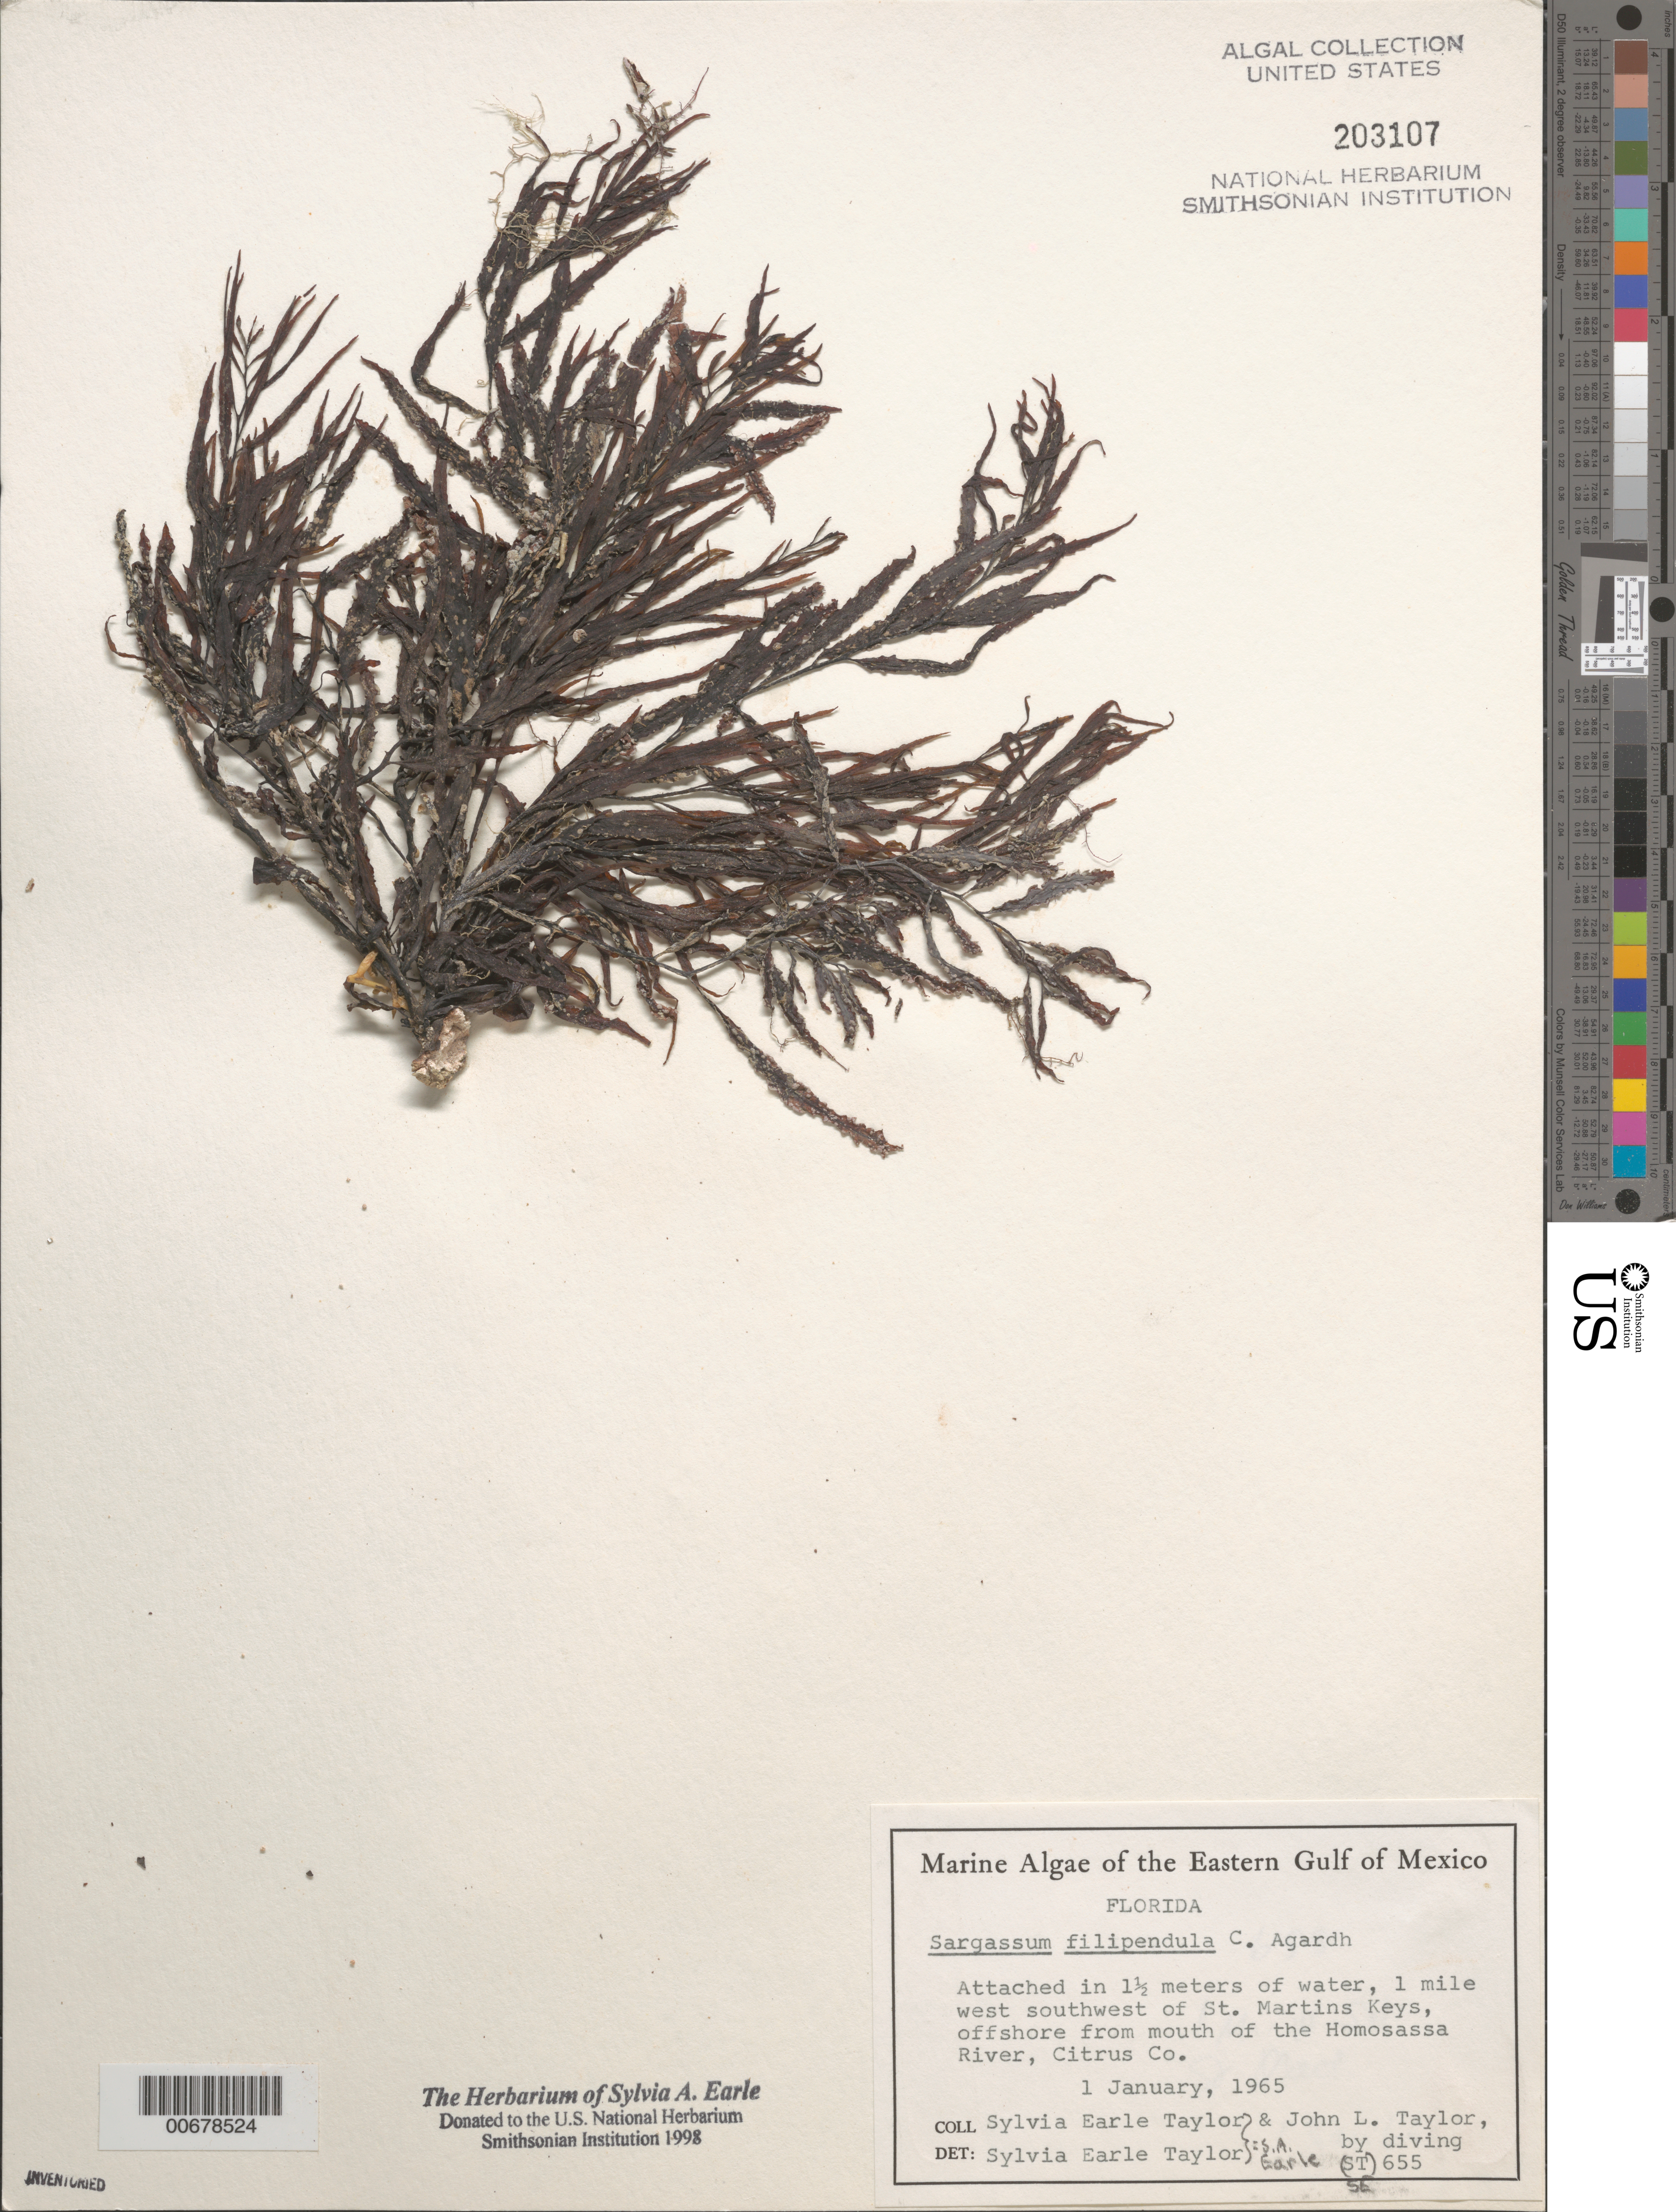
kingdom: Chromista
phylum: Ochrophyta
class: Phaeophyceae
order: Fucales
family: Sargassaceae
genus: Sargassum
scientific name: Sargassum filipendula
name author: C. Agardh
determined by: Earle, S. A.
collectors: S. A. Earle & J. L. Taylor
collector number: SE 655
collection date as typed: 01 Jan 1965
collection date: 1965-01-01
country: United States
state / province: Florida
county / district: Citrus County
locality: Off Homosassa River mouth, 1 mile west southwest of St. Martins Keys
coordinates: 28 47.2'N, 82 45.3'W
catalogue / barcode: US 203107